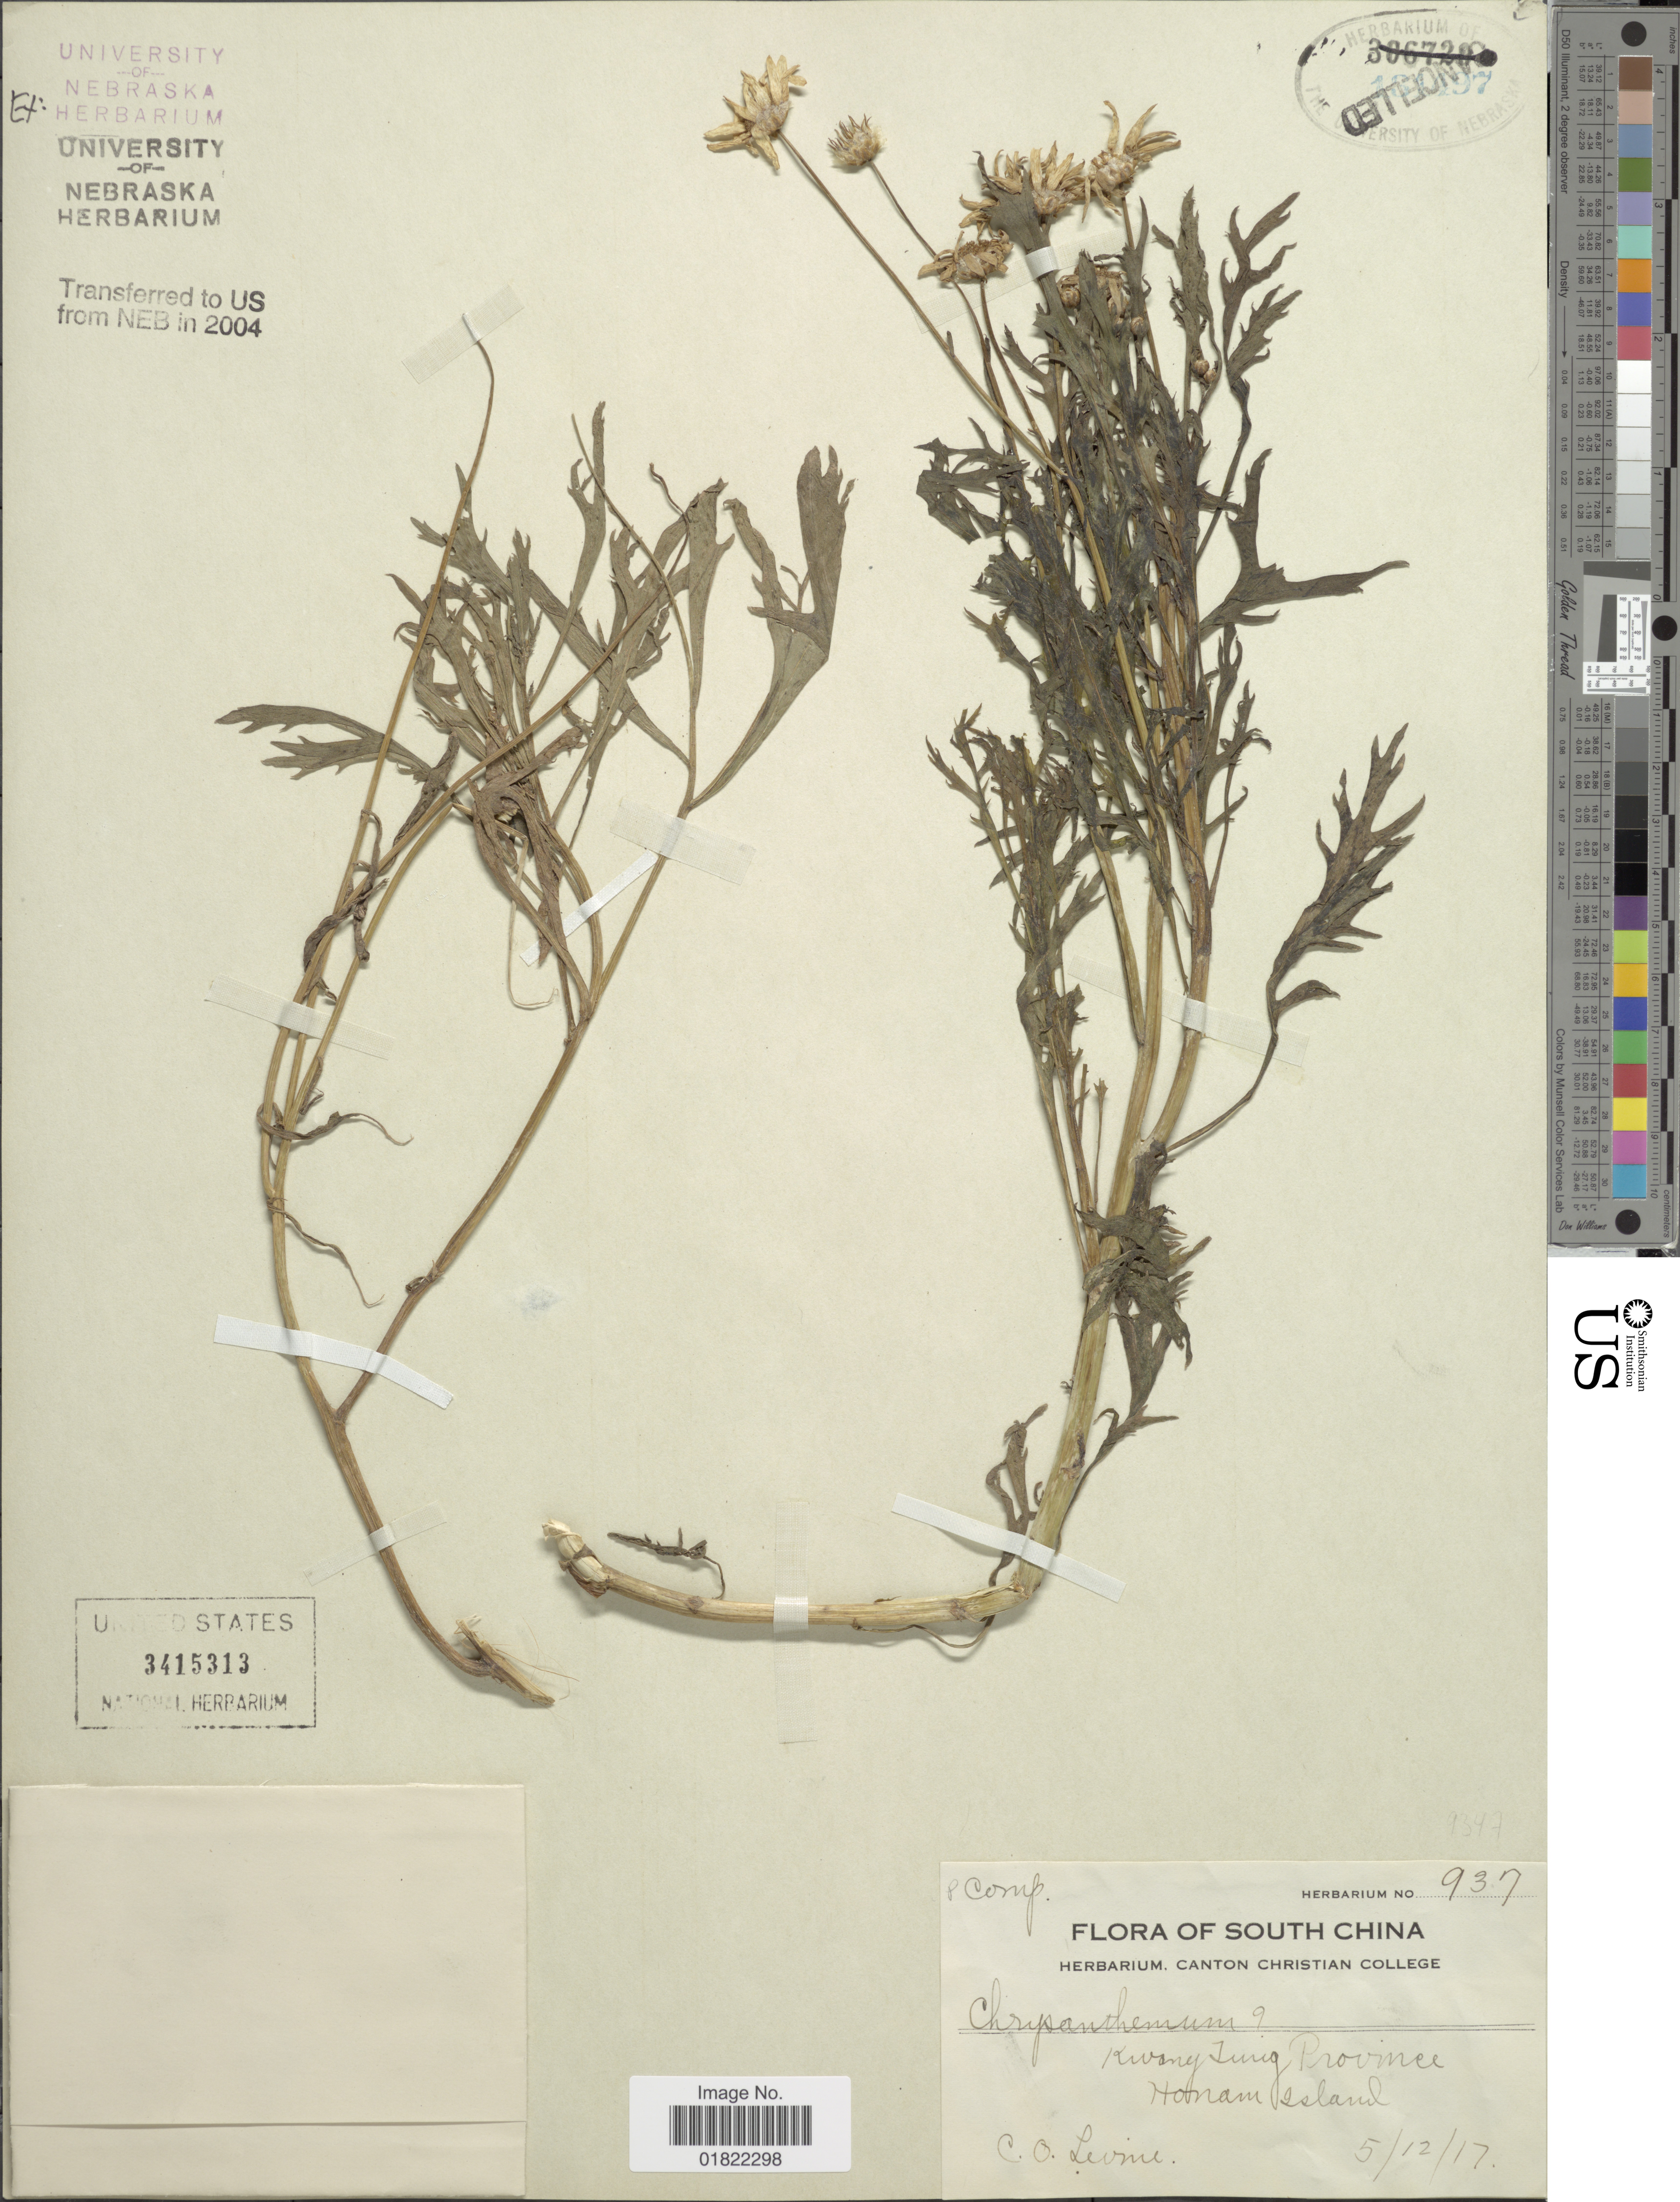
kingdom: Plantae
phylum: Tracheophyta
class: Magnoliopsida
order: Asterales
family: Asteraceae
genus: Coleostephus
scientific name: Coleostephus sp.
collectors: C. O. Levine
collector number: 937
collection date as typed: Transcribed d/m/y: 5/12/17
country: China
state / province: Guangdong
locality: South China, Kwong Tung Province, Honam Island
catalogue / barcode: US 3415313